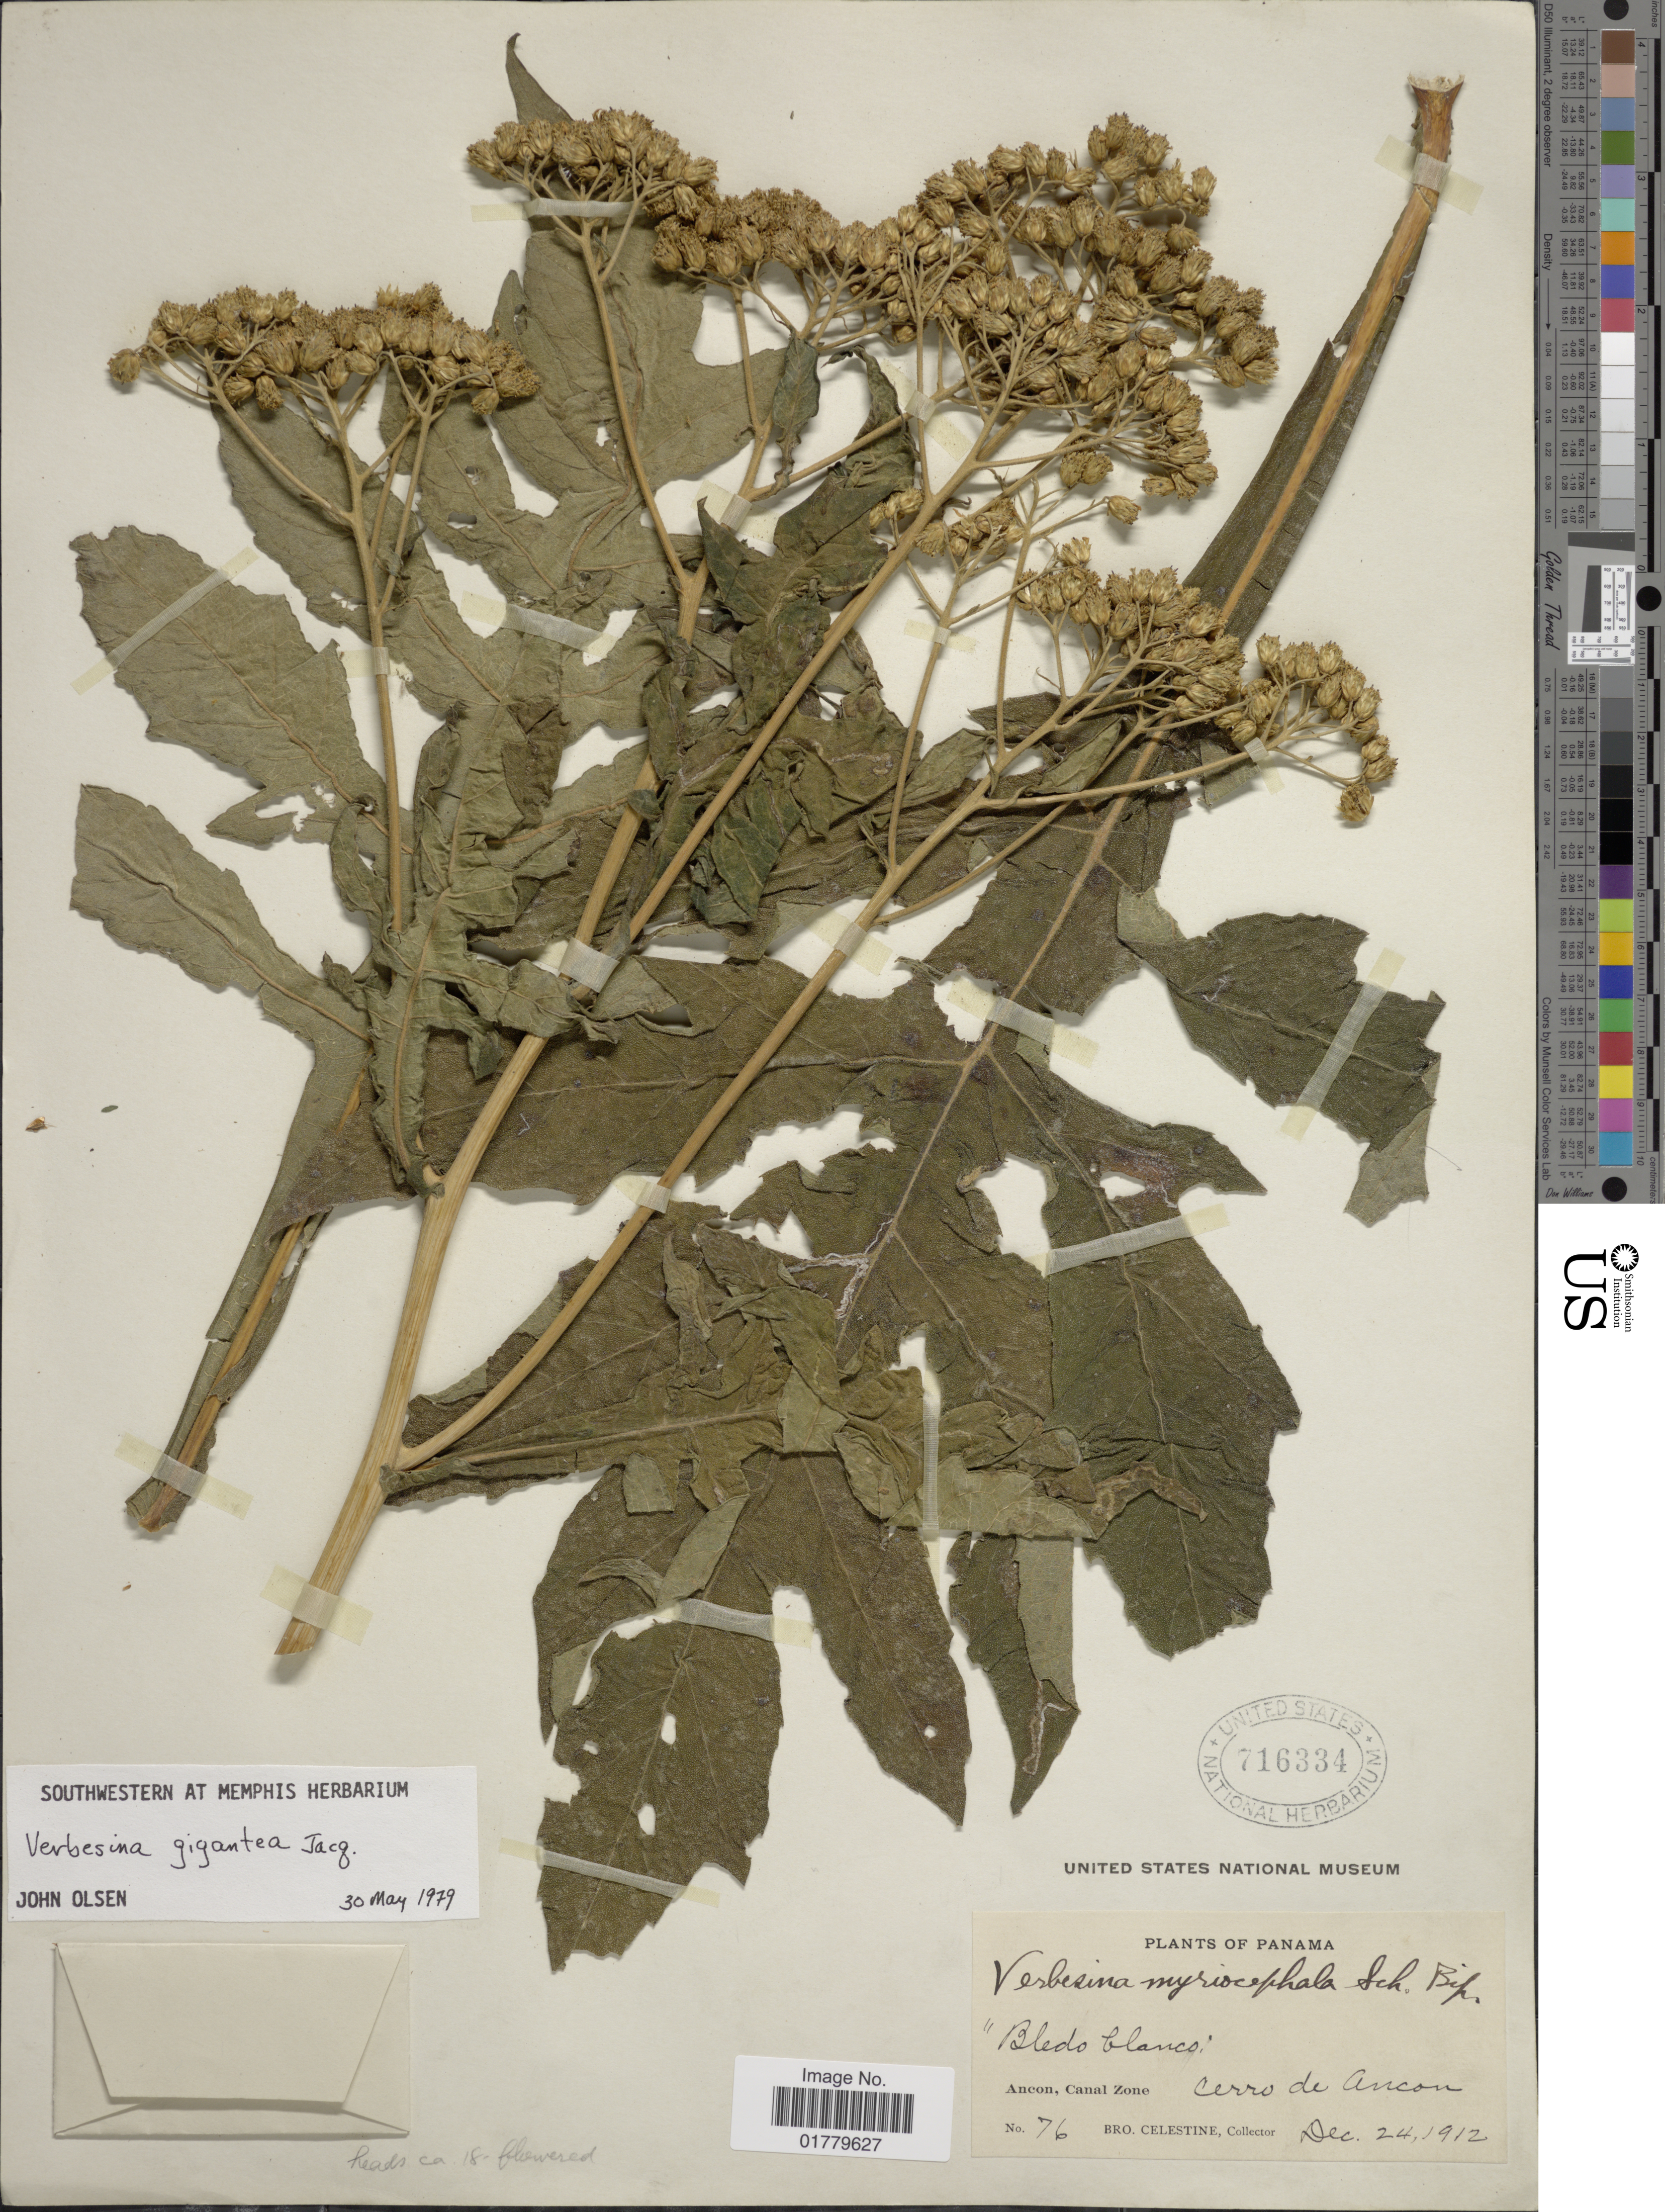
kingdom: Plantae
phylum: Tracheophyta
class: Magnoliopsida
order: Asterales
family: Asteraceae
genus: Verbesina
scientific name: Verbesina gigantea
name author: Jacq.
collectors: B. Celestine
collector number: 76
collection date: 1912-12-24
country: Panama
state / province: Colón / Panamá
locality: Ancon, Canal Zone. Cerro de Ancon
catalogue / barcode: US 716334